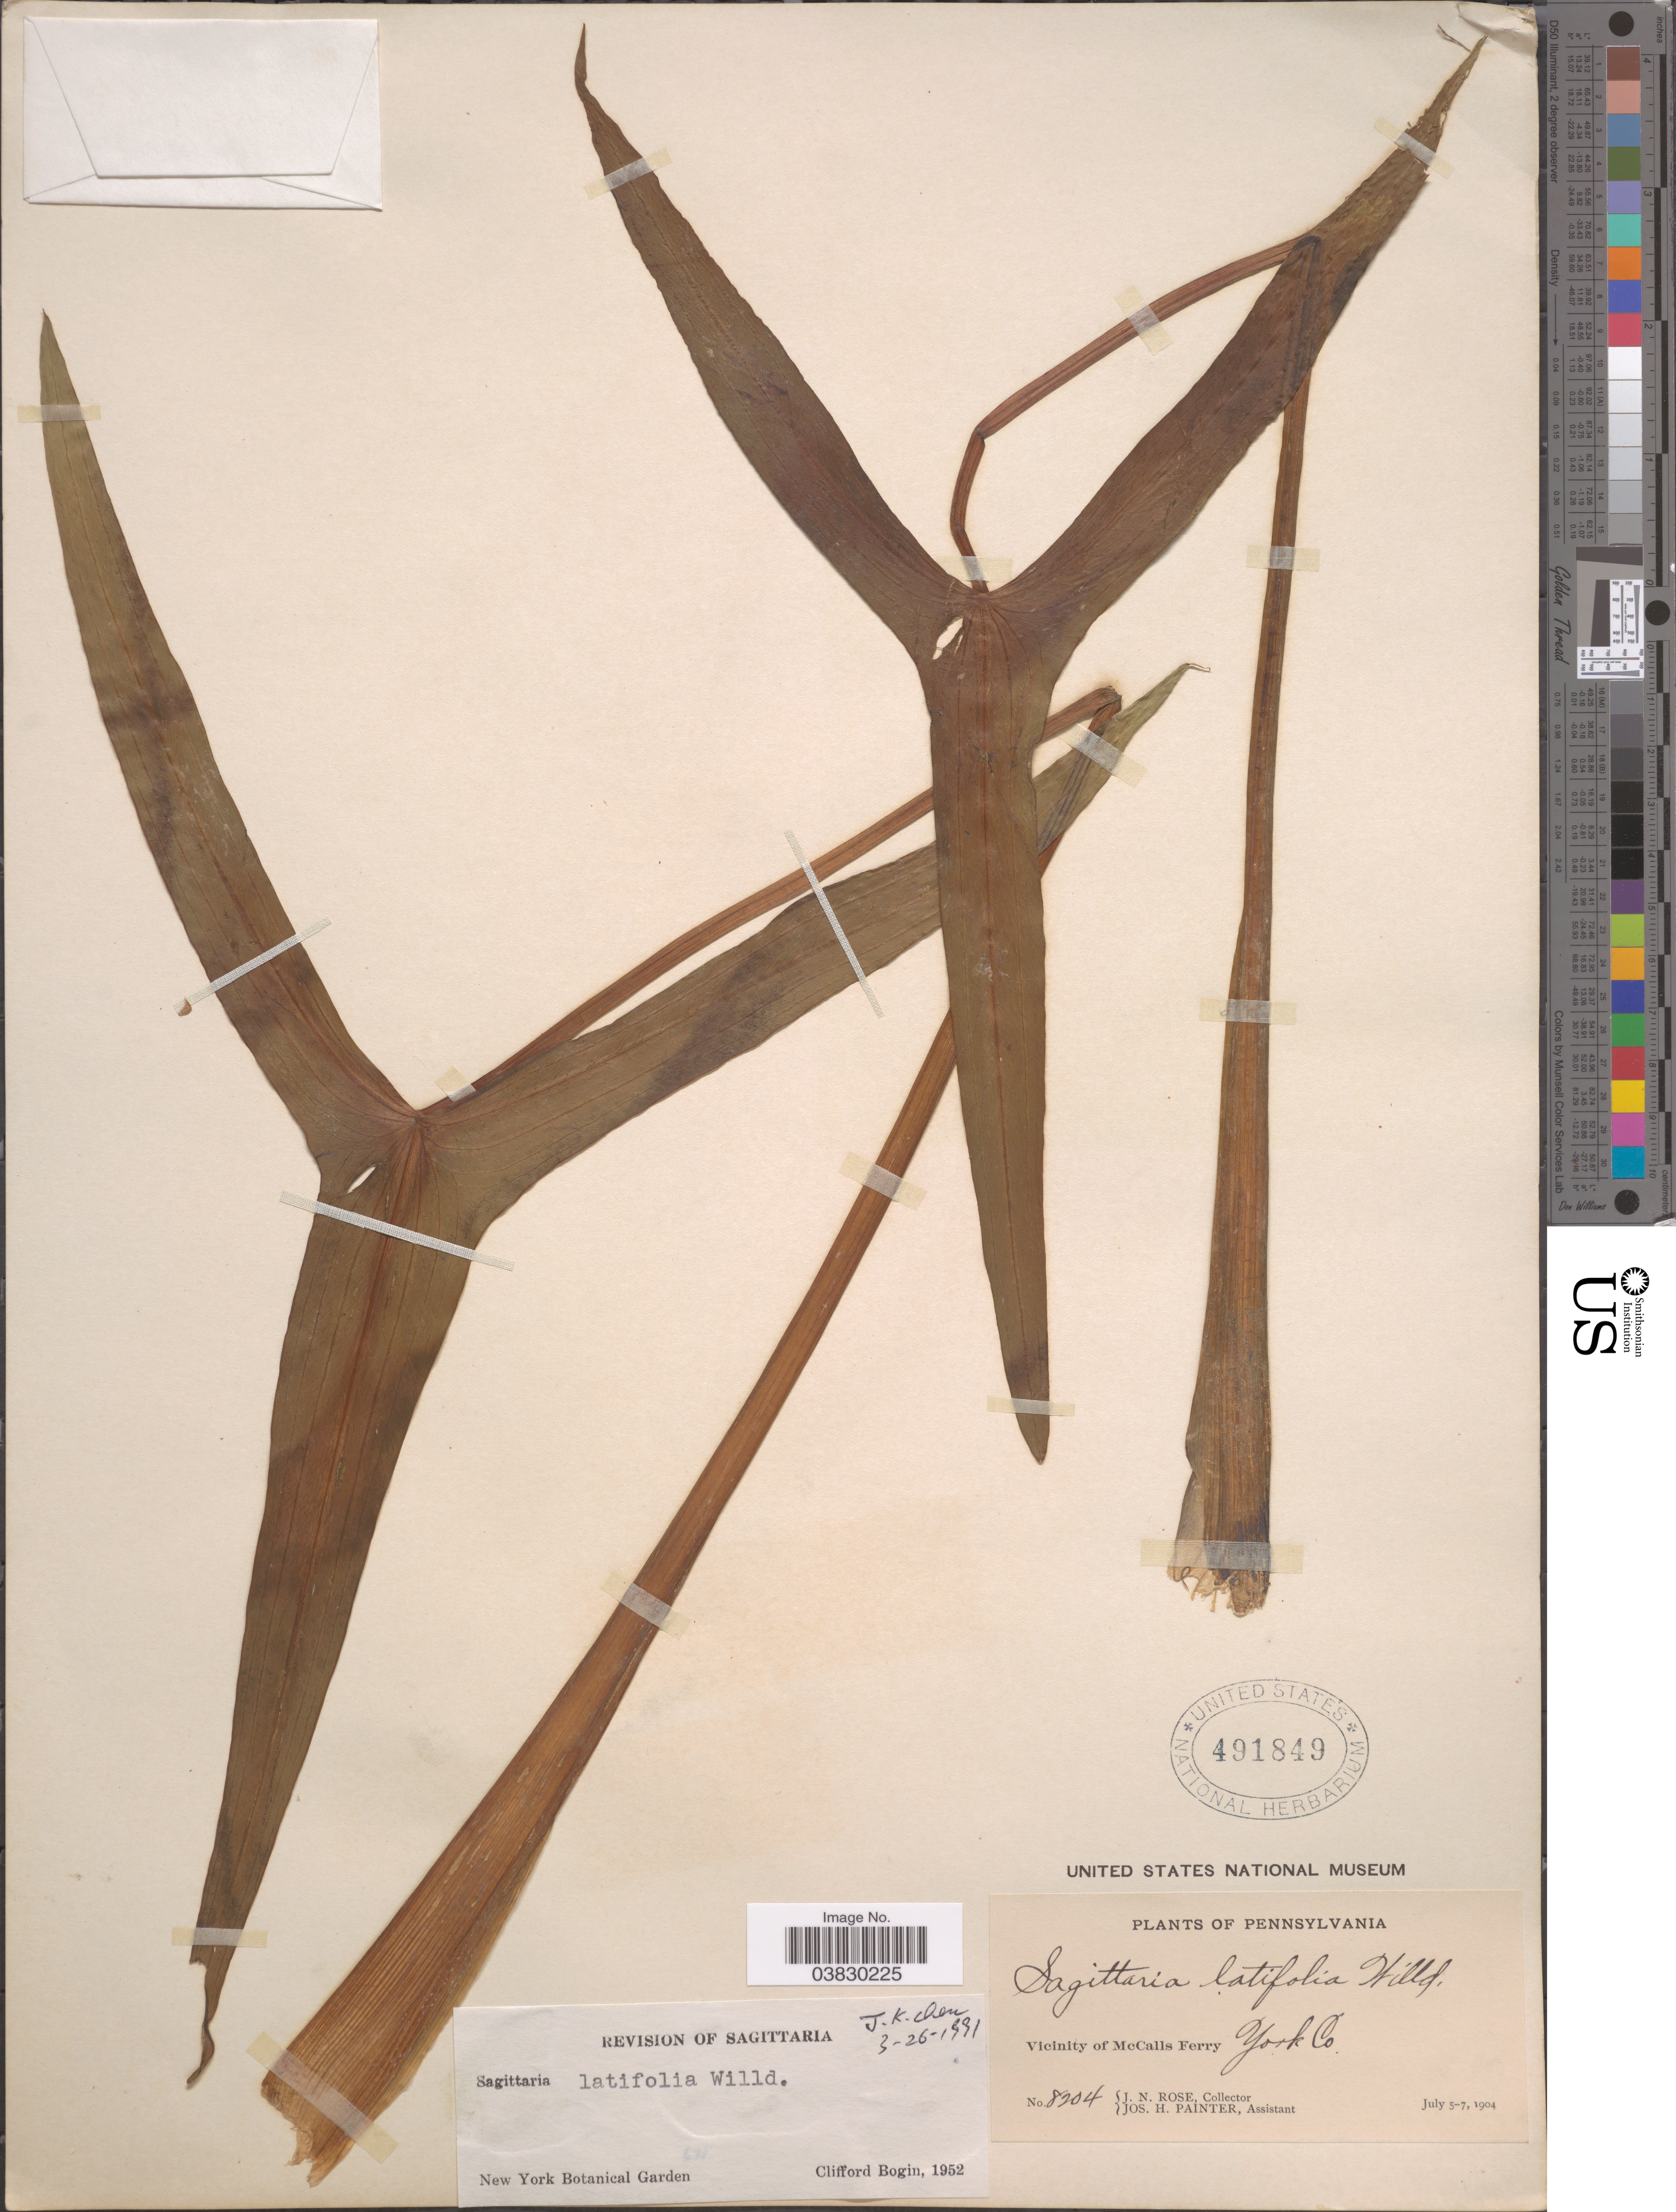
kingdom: Plantae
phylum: Tracheophyta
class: Liliopsida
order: Alismatales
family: Alismataceae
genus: Sagittaria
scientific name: Sagittaria latifolia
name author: Willd.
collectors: J. N. Rose & J. H. Painter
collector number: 8204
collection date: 1904-07-05/1904-07-07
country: United States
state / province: Pennsylvania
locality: Vicinity of McCalls Ferry. York Co.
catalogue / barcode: US 491849